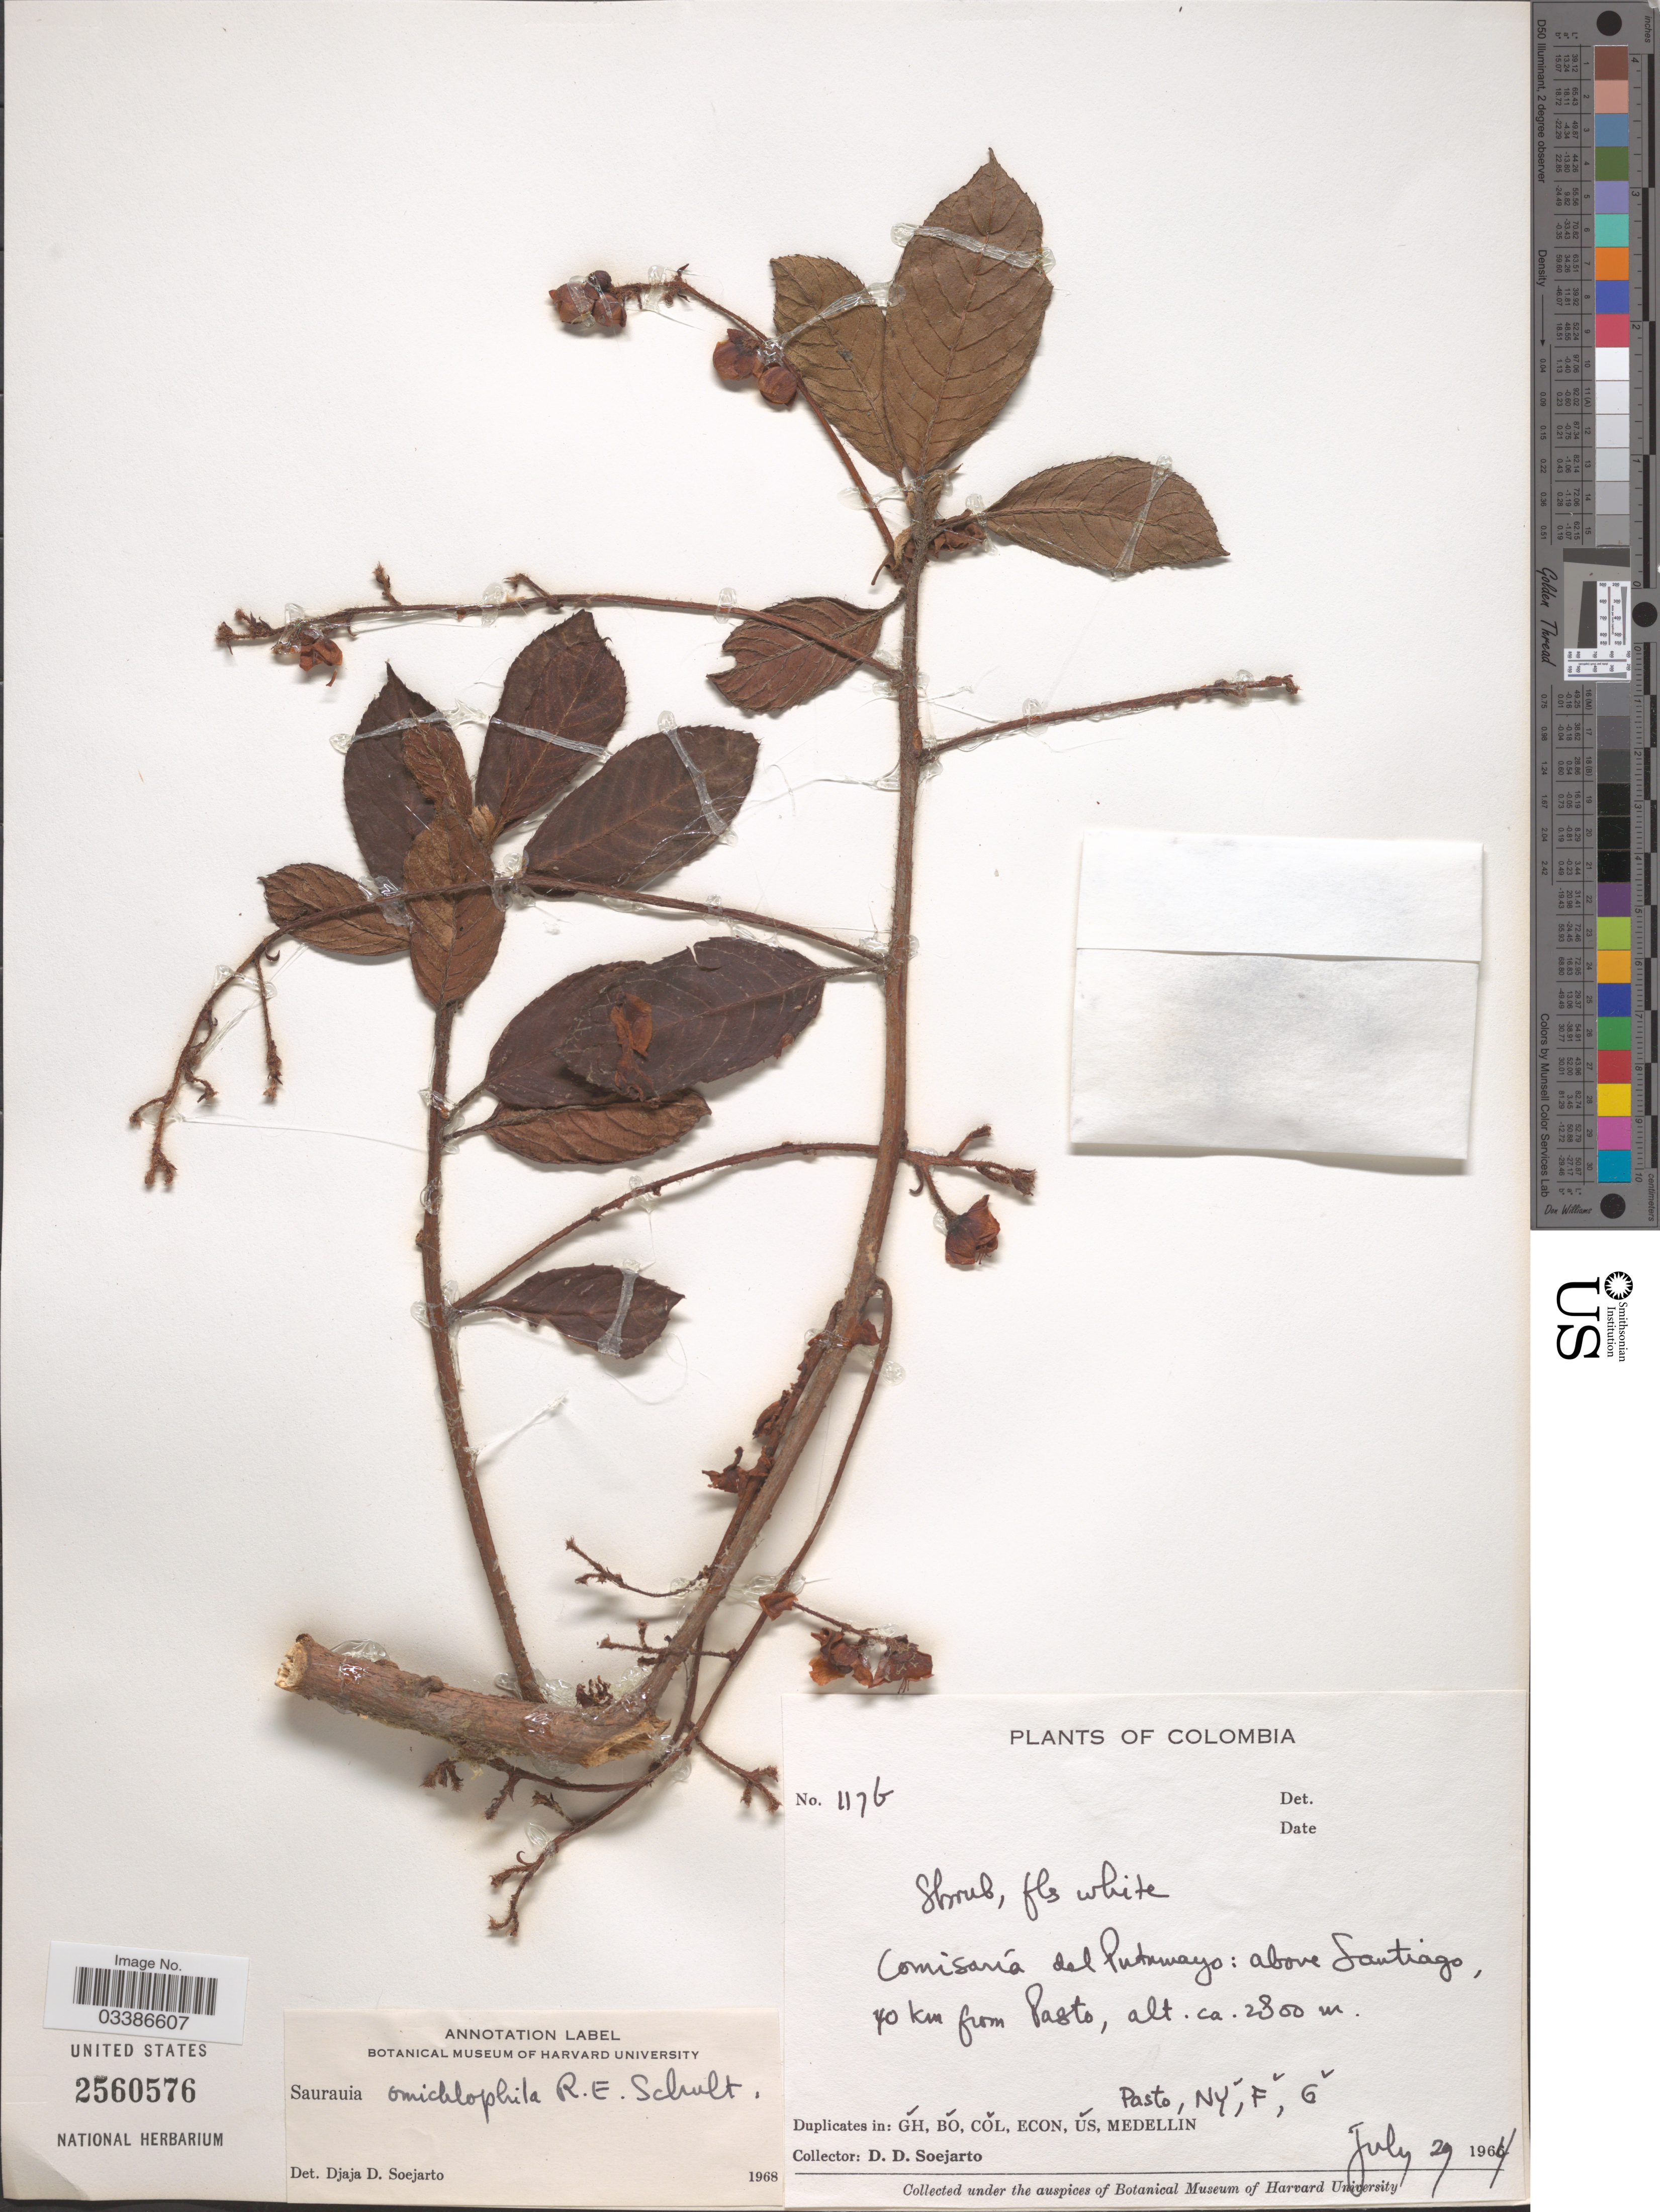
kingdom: Plantae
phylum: Tracheophyta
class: Magnoliopsida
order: Ericales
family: Actinidiaceae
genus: Saurauia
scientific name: Saurauia omichlophila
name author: R.E. Schult.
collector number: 1176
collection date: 1964-07-29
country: Colombia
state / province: Putumayo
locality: Comisaría del Putumayo: above Santiago, 40 km from Pasto.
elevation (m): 2800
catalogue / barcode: US 2560576